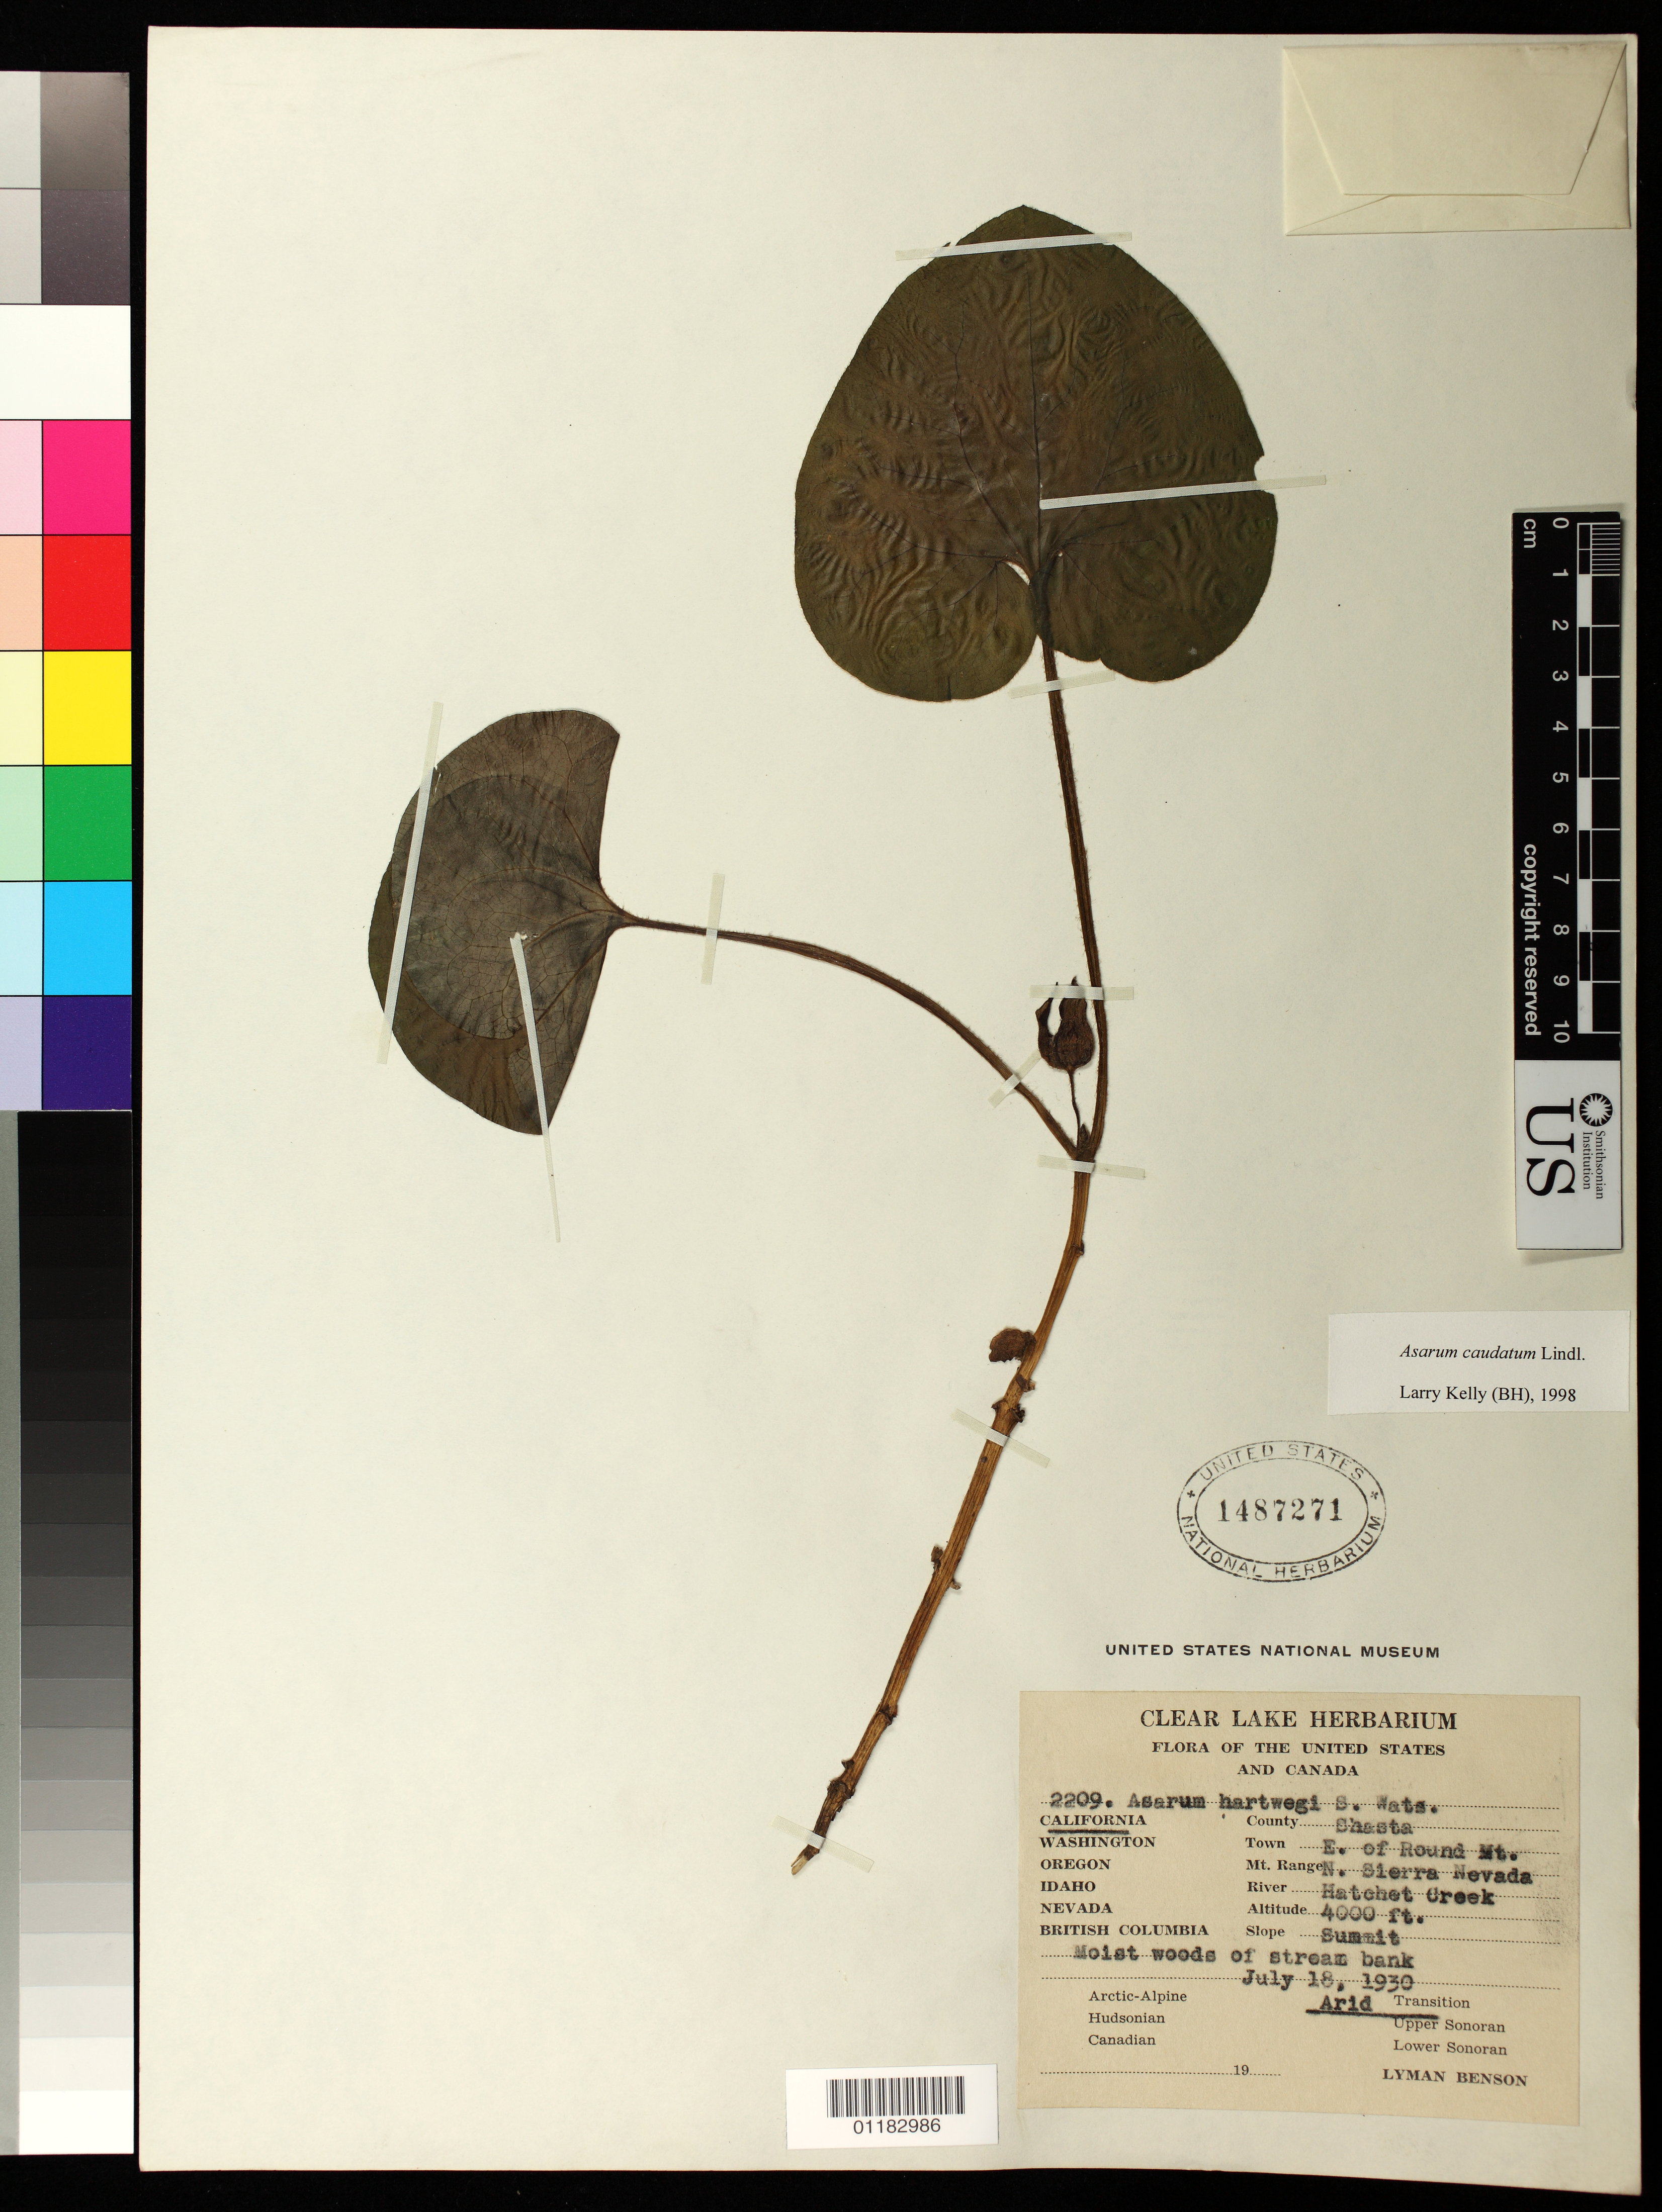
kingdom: Plantae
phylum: Tracheophyta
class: Magnoliopsida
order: Piperales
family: Aristolochiaceae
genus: Asarum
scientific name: Asarum caudatum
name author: Lindl.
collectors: L. D. Benson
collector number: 2209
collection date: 1930-07-18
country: United States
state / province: California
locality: Hatchet Creek, E of Round Mountain in N. Sierra Nevada Mountains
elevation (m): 1219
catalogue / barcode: US 1487271